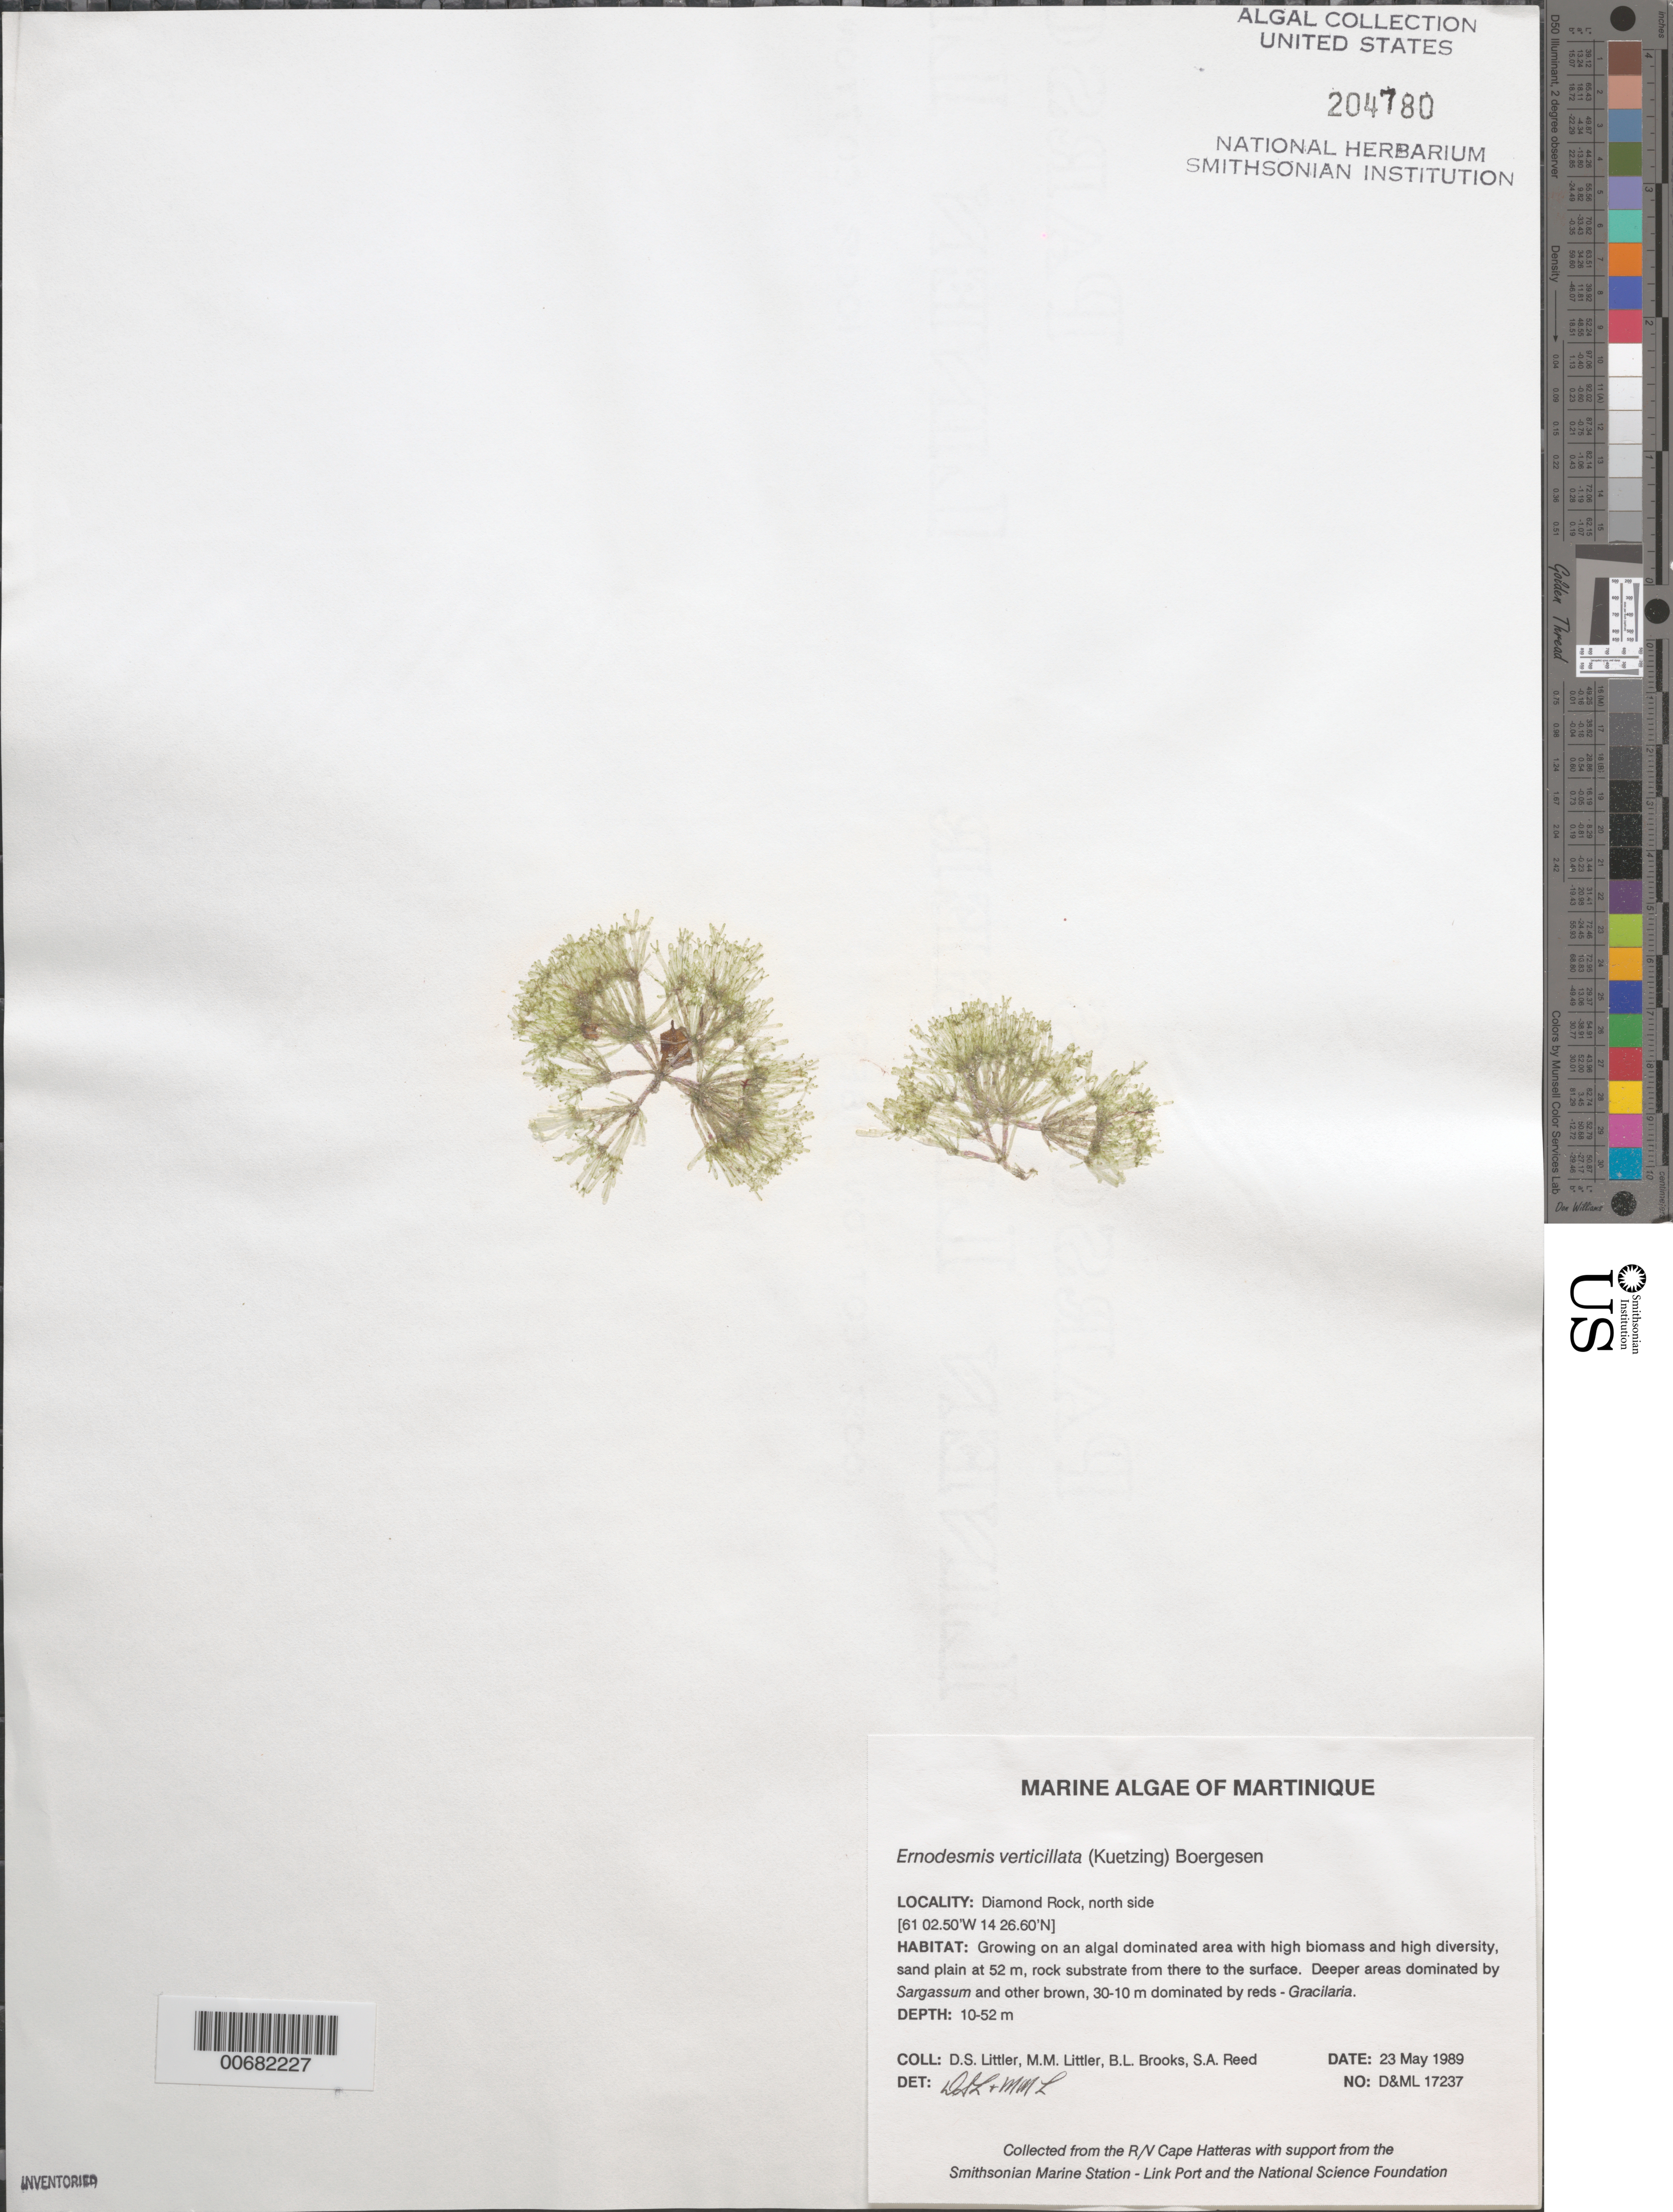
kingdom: Plantae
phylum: Chlorophyta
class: Ulvophyceae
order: Siphonocladales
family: Siphonocladaceae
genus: Ernodesmis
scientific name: Ernodesmis verticillata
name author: (Kütz.) Børgesen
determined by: Littler, D. S.; Littler, M. M.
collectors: D. S. Littler, M. M. Littler, B. Brooks & S. Reed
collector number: D&ML 17237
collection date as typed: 23 May 1989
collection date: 1989-05-23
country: Martinique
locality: Diamond Rock, north side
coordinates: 14 26.60' N, 61 02.50' W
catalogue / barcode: US 204780